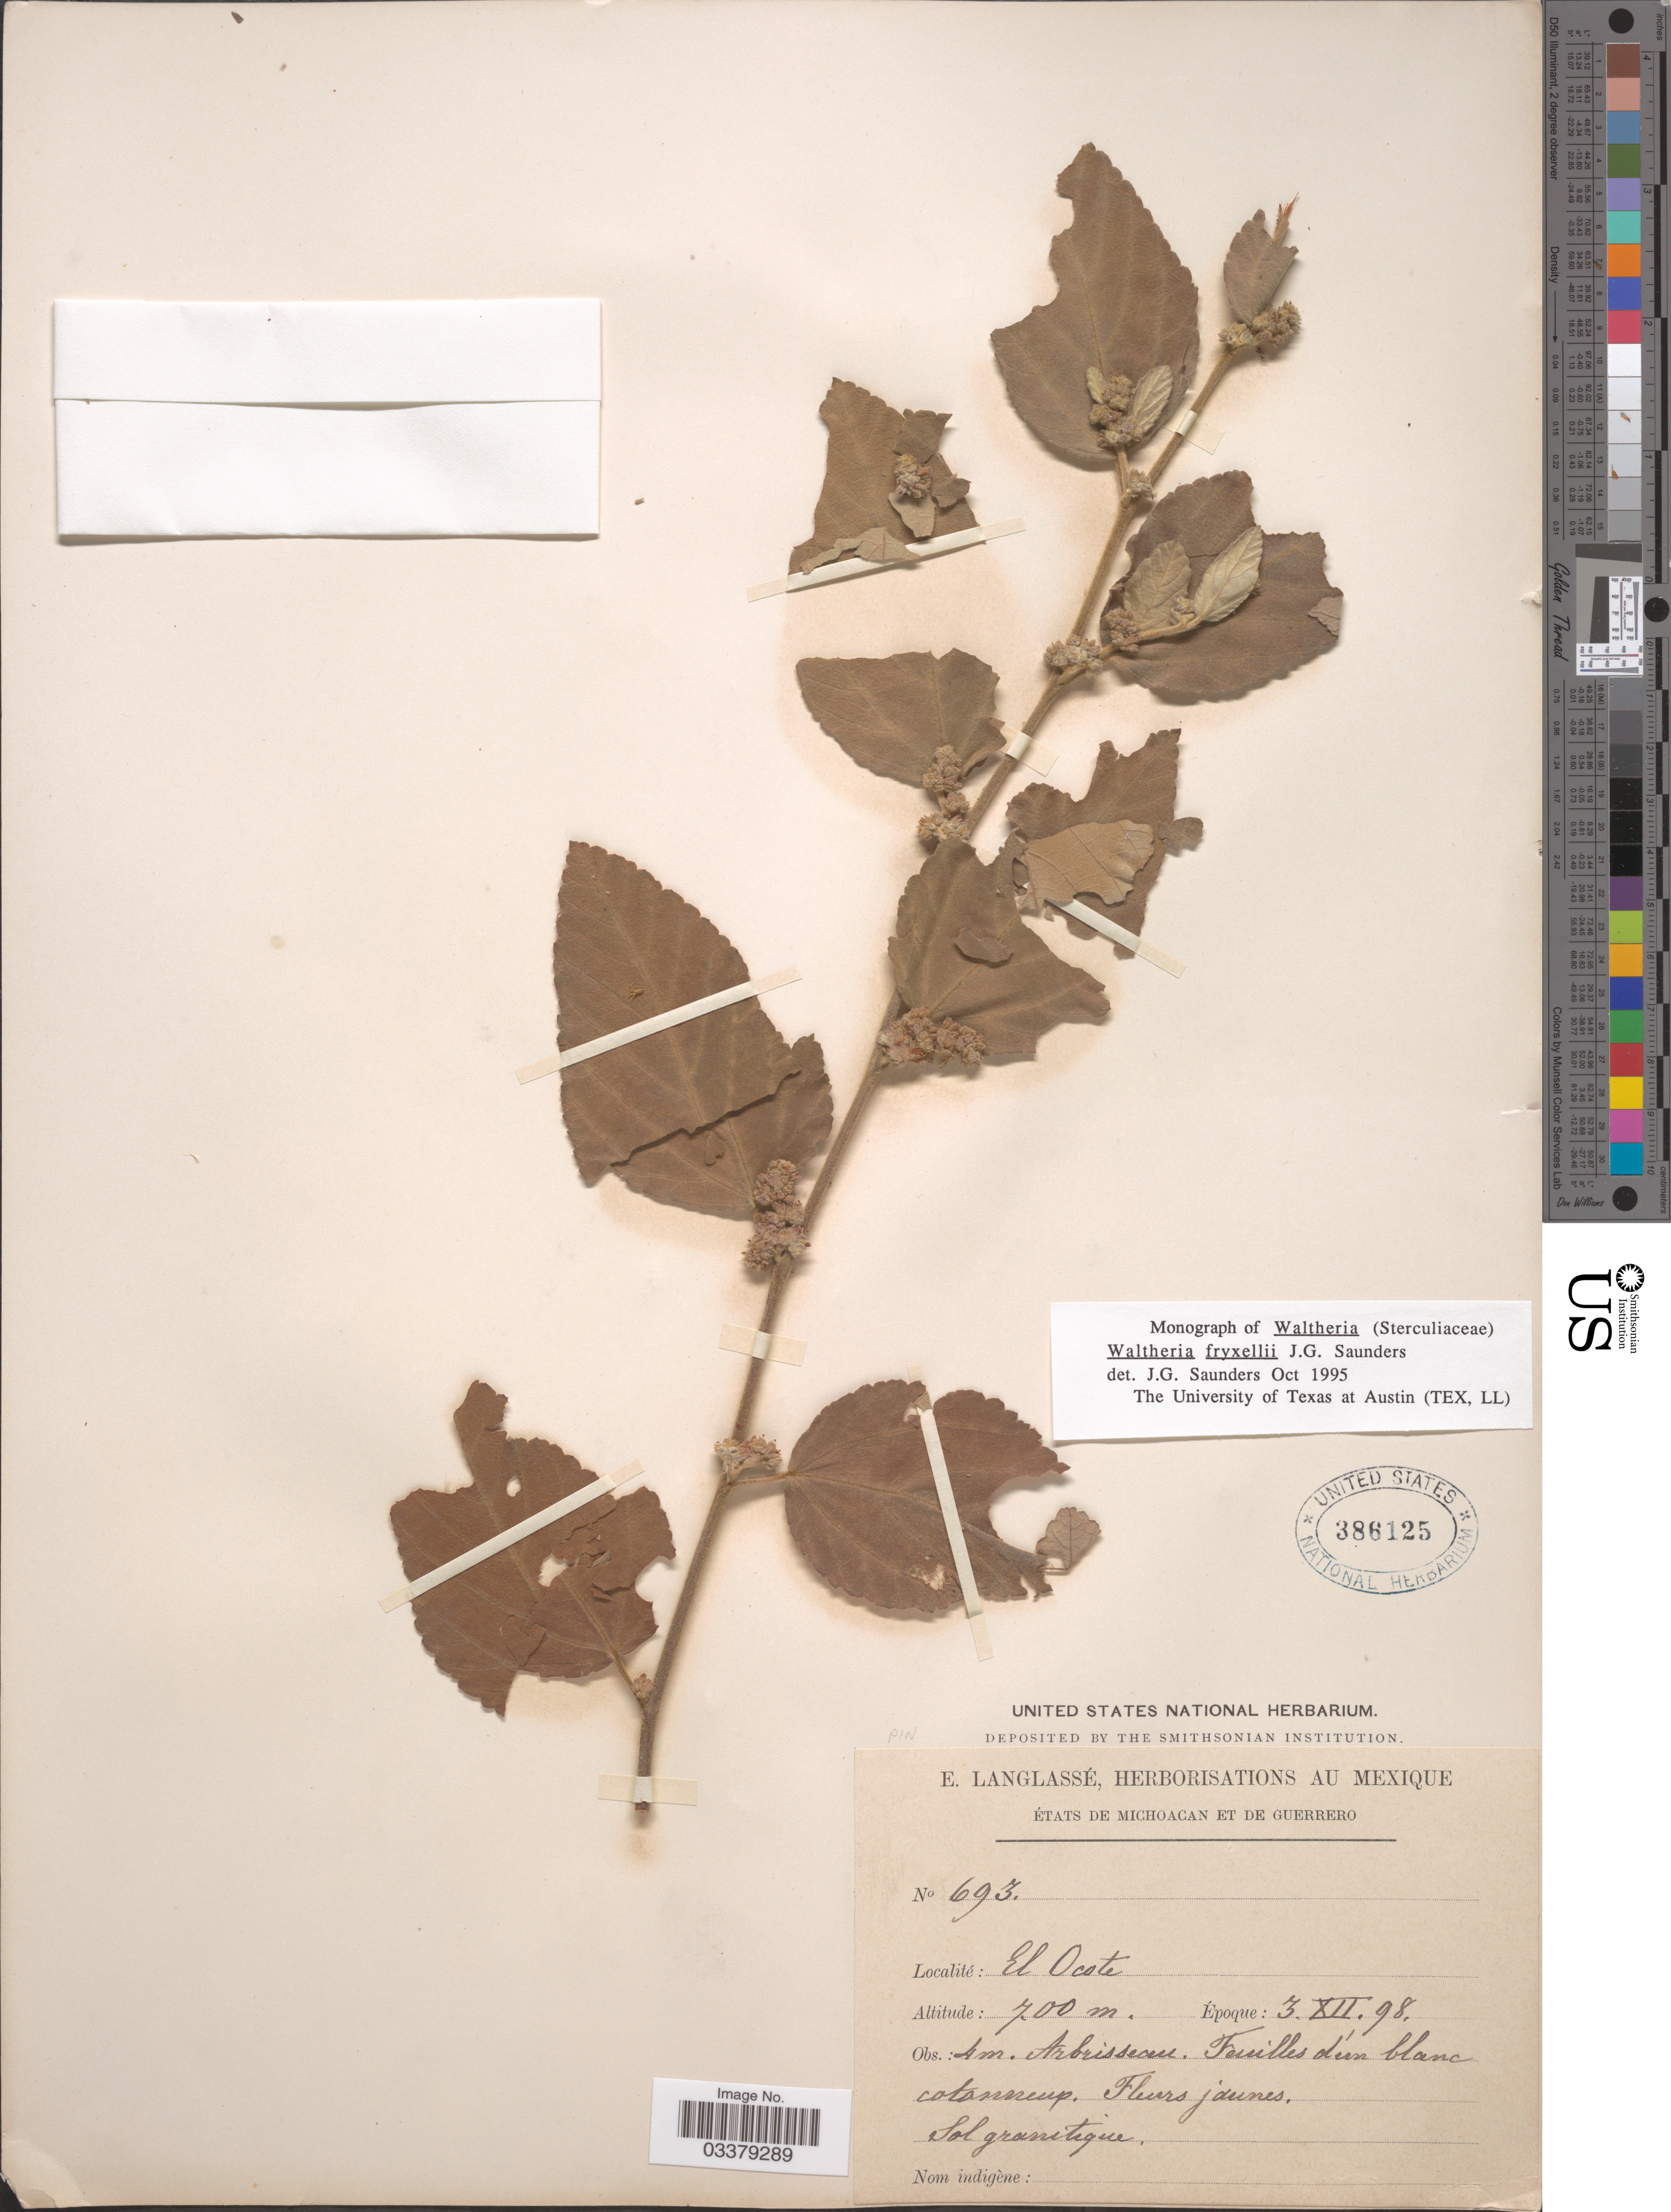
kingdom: Plantae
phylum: Tracheophyta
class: Magnoliopsida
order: Malvales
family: Malvaceae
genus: Waltheria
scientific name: Waltheria fryxellii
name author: J.G. Saunders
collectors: E. Langlassé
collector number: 693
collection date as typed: Transcribed d/m/y: 3/12/98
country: Mexico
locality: États de Michoacan et de Guerrero. El Ocote.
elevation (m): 700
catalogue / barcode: US 386125